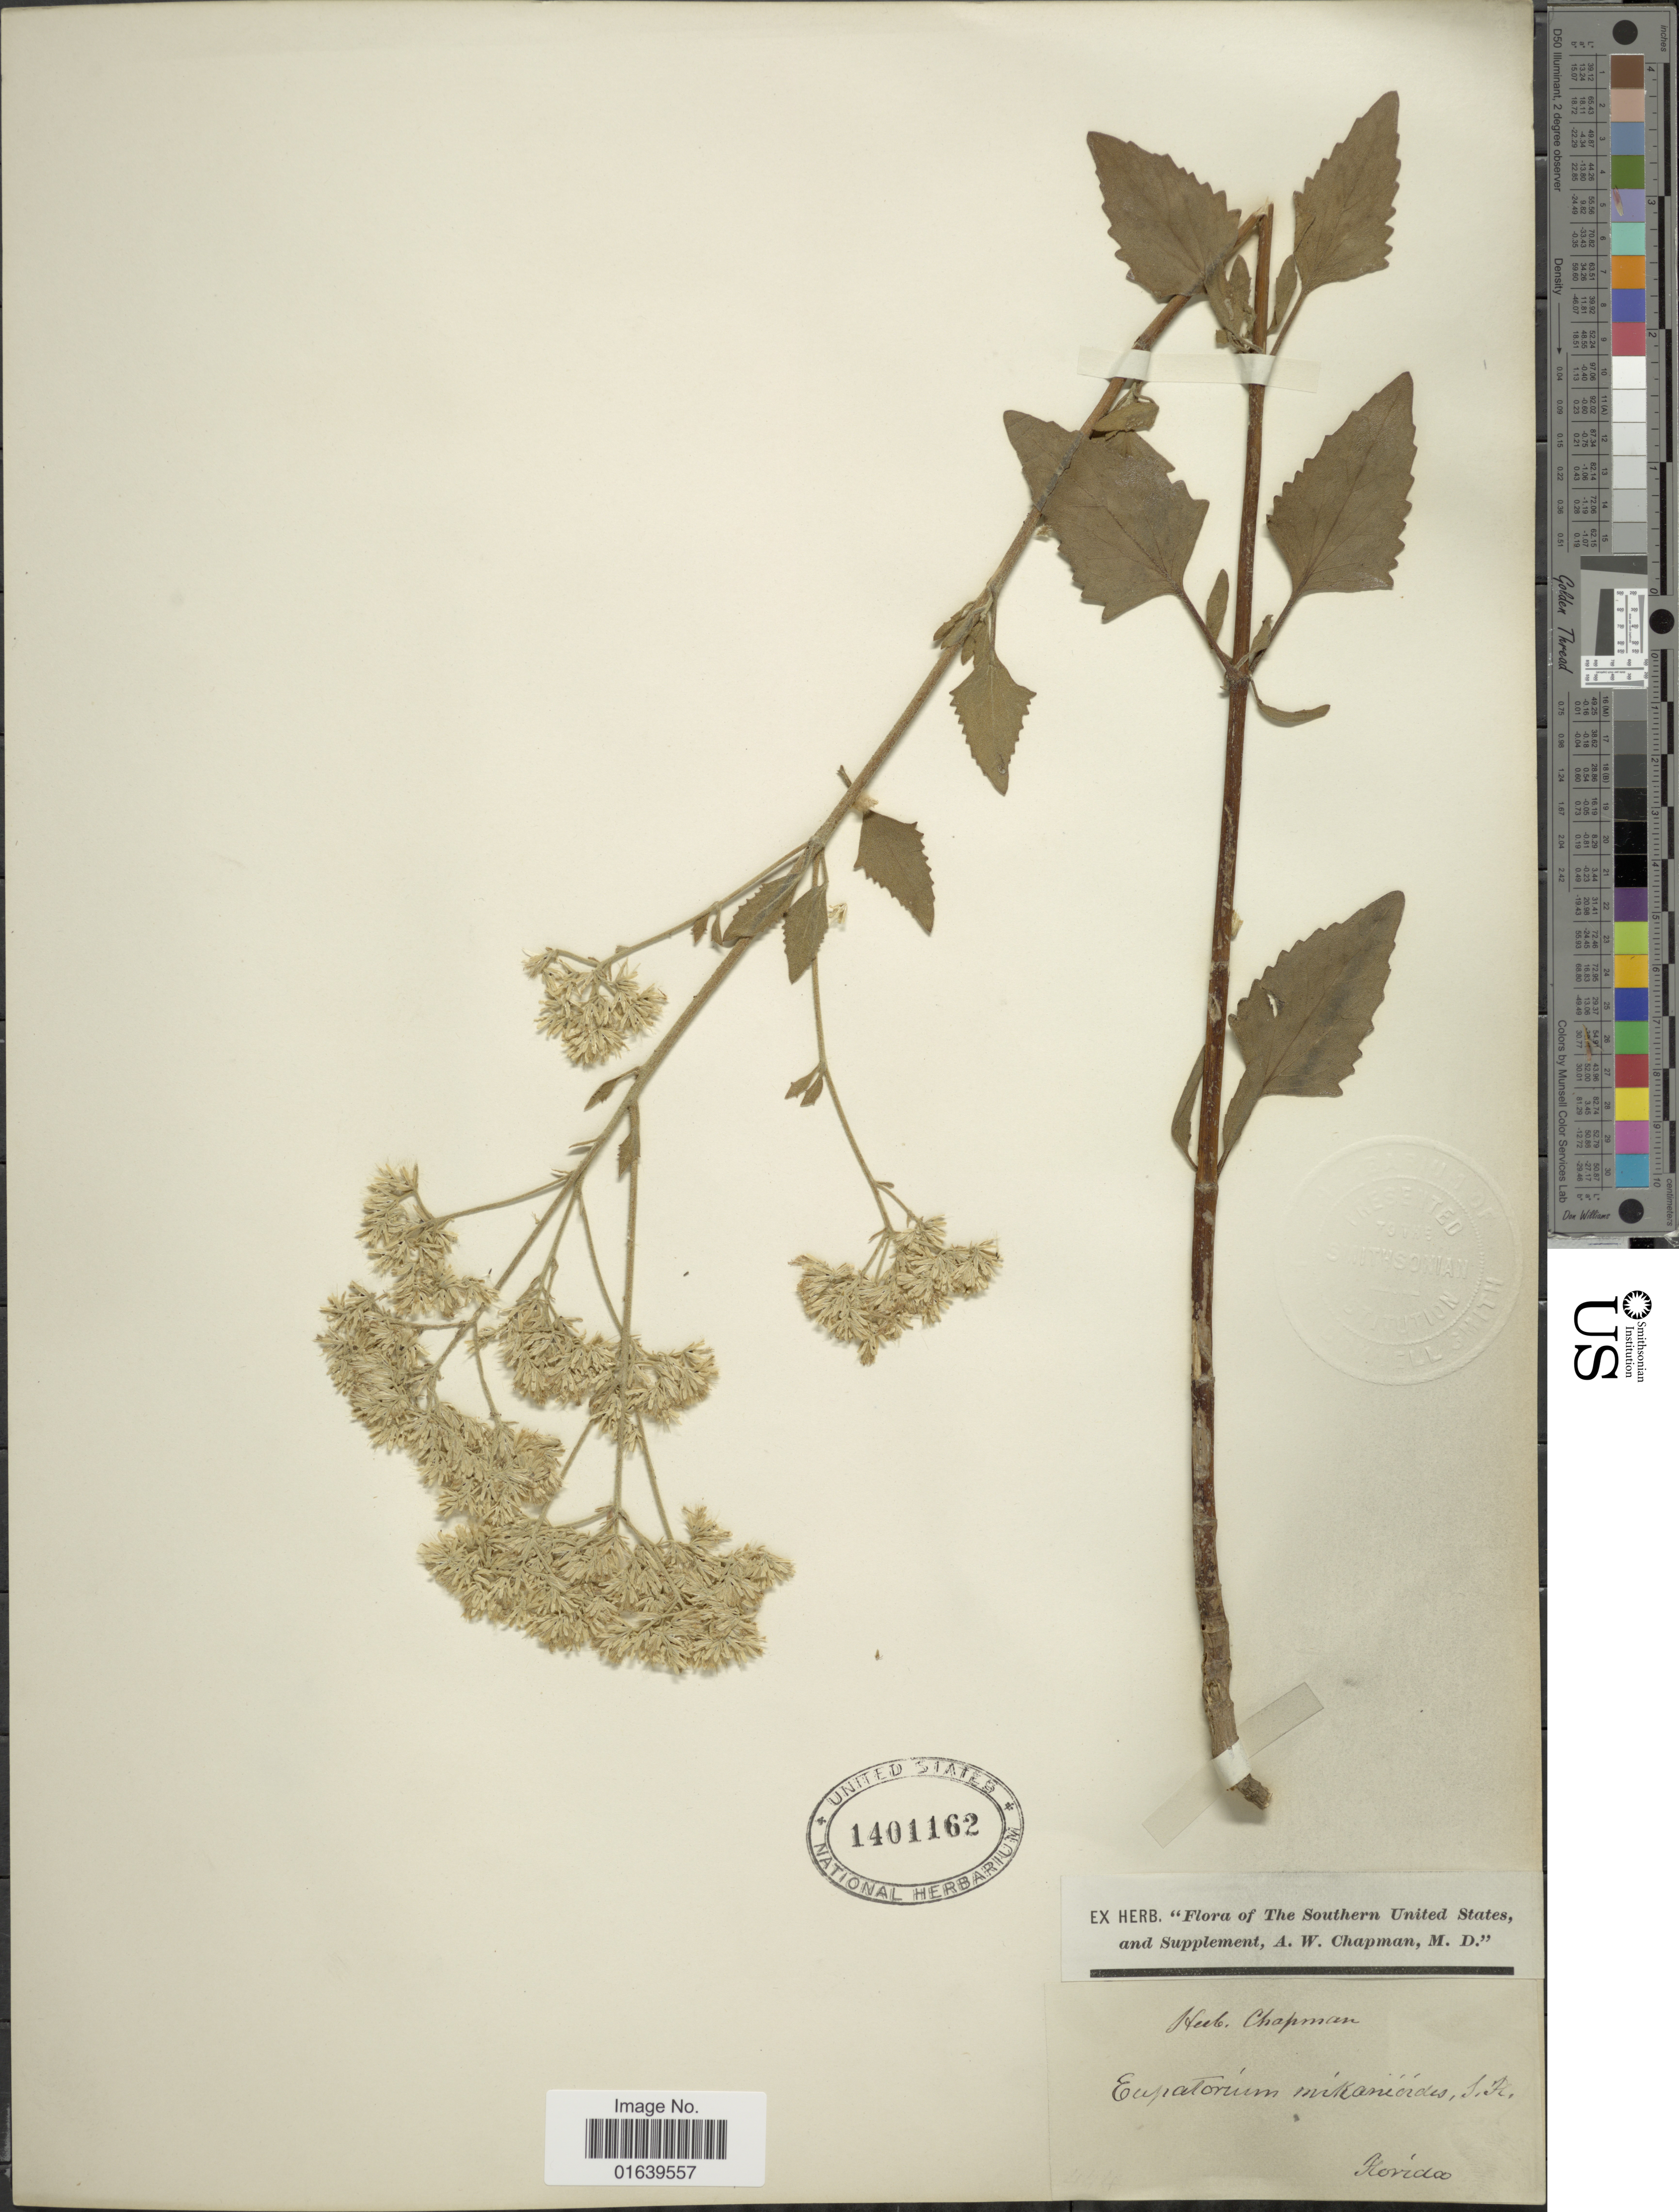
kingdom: Plantae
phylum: Tracheophyta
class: Magnoliopsida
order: Asterales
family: Asteraceae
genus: Eupatorium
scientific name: Eupatorium mikanioides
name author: Chapman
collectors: A. W. Chapman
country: United States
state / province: Florida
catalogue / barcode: US 1401162